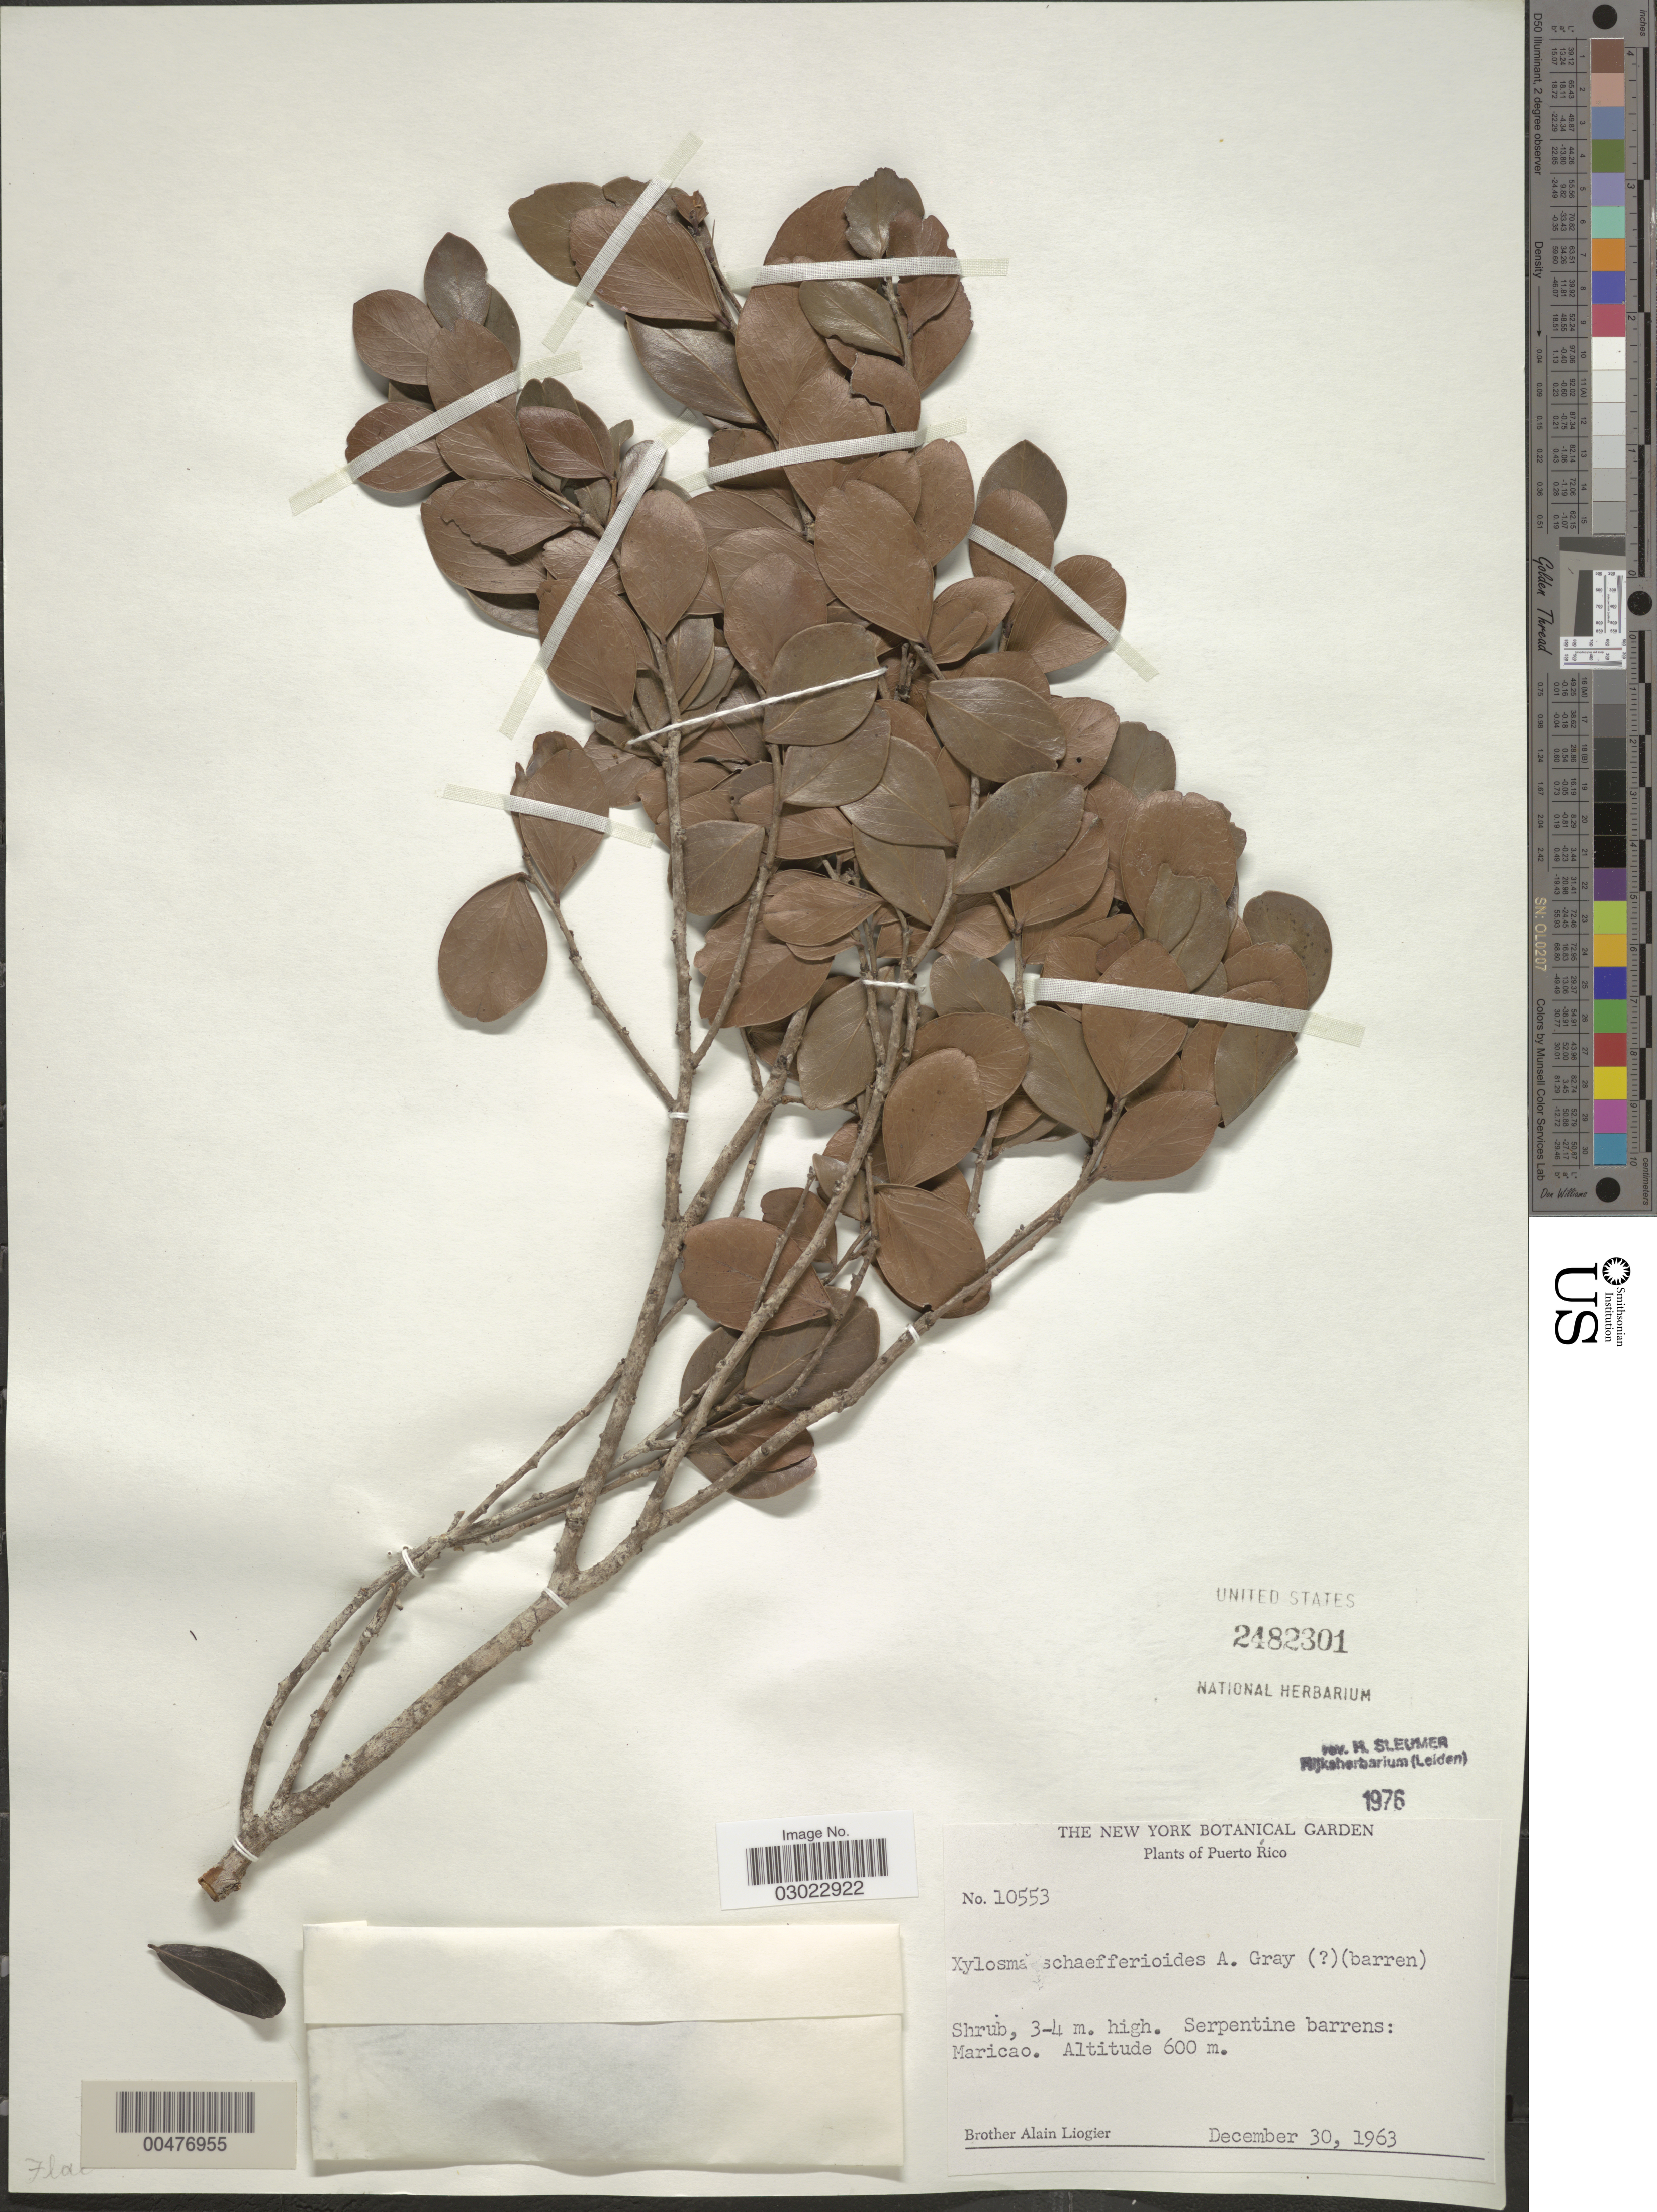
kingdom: Plantae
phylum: Tracheophyta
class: Magnoliopsida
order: Malpighiales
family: Salicaceae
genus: Xylosma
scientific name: Xylosma schaefferioides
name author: A. Gray ex Griseb.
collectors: A. H. Liogier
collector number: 10553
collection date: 1963-12-30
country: Puerto Rico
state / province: Maricao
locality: Serpentine barrens: Maricao.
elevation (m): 600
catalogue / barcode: US 2482301